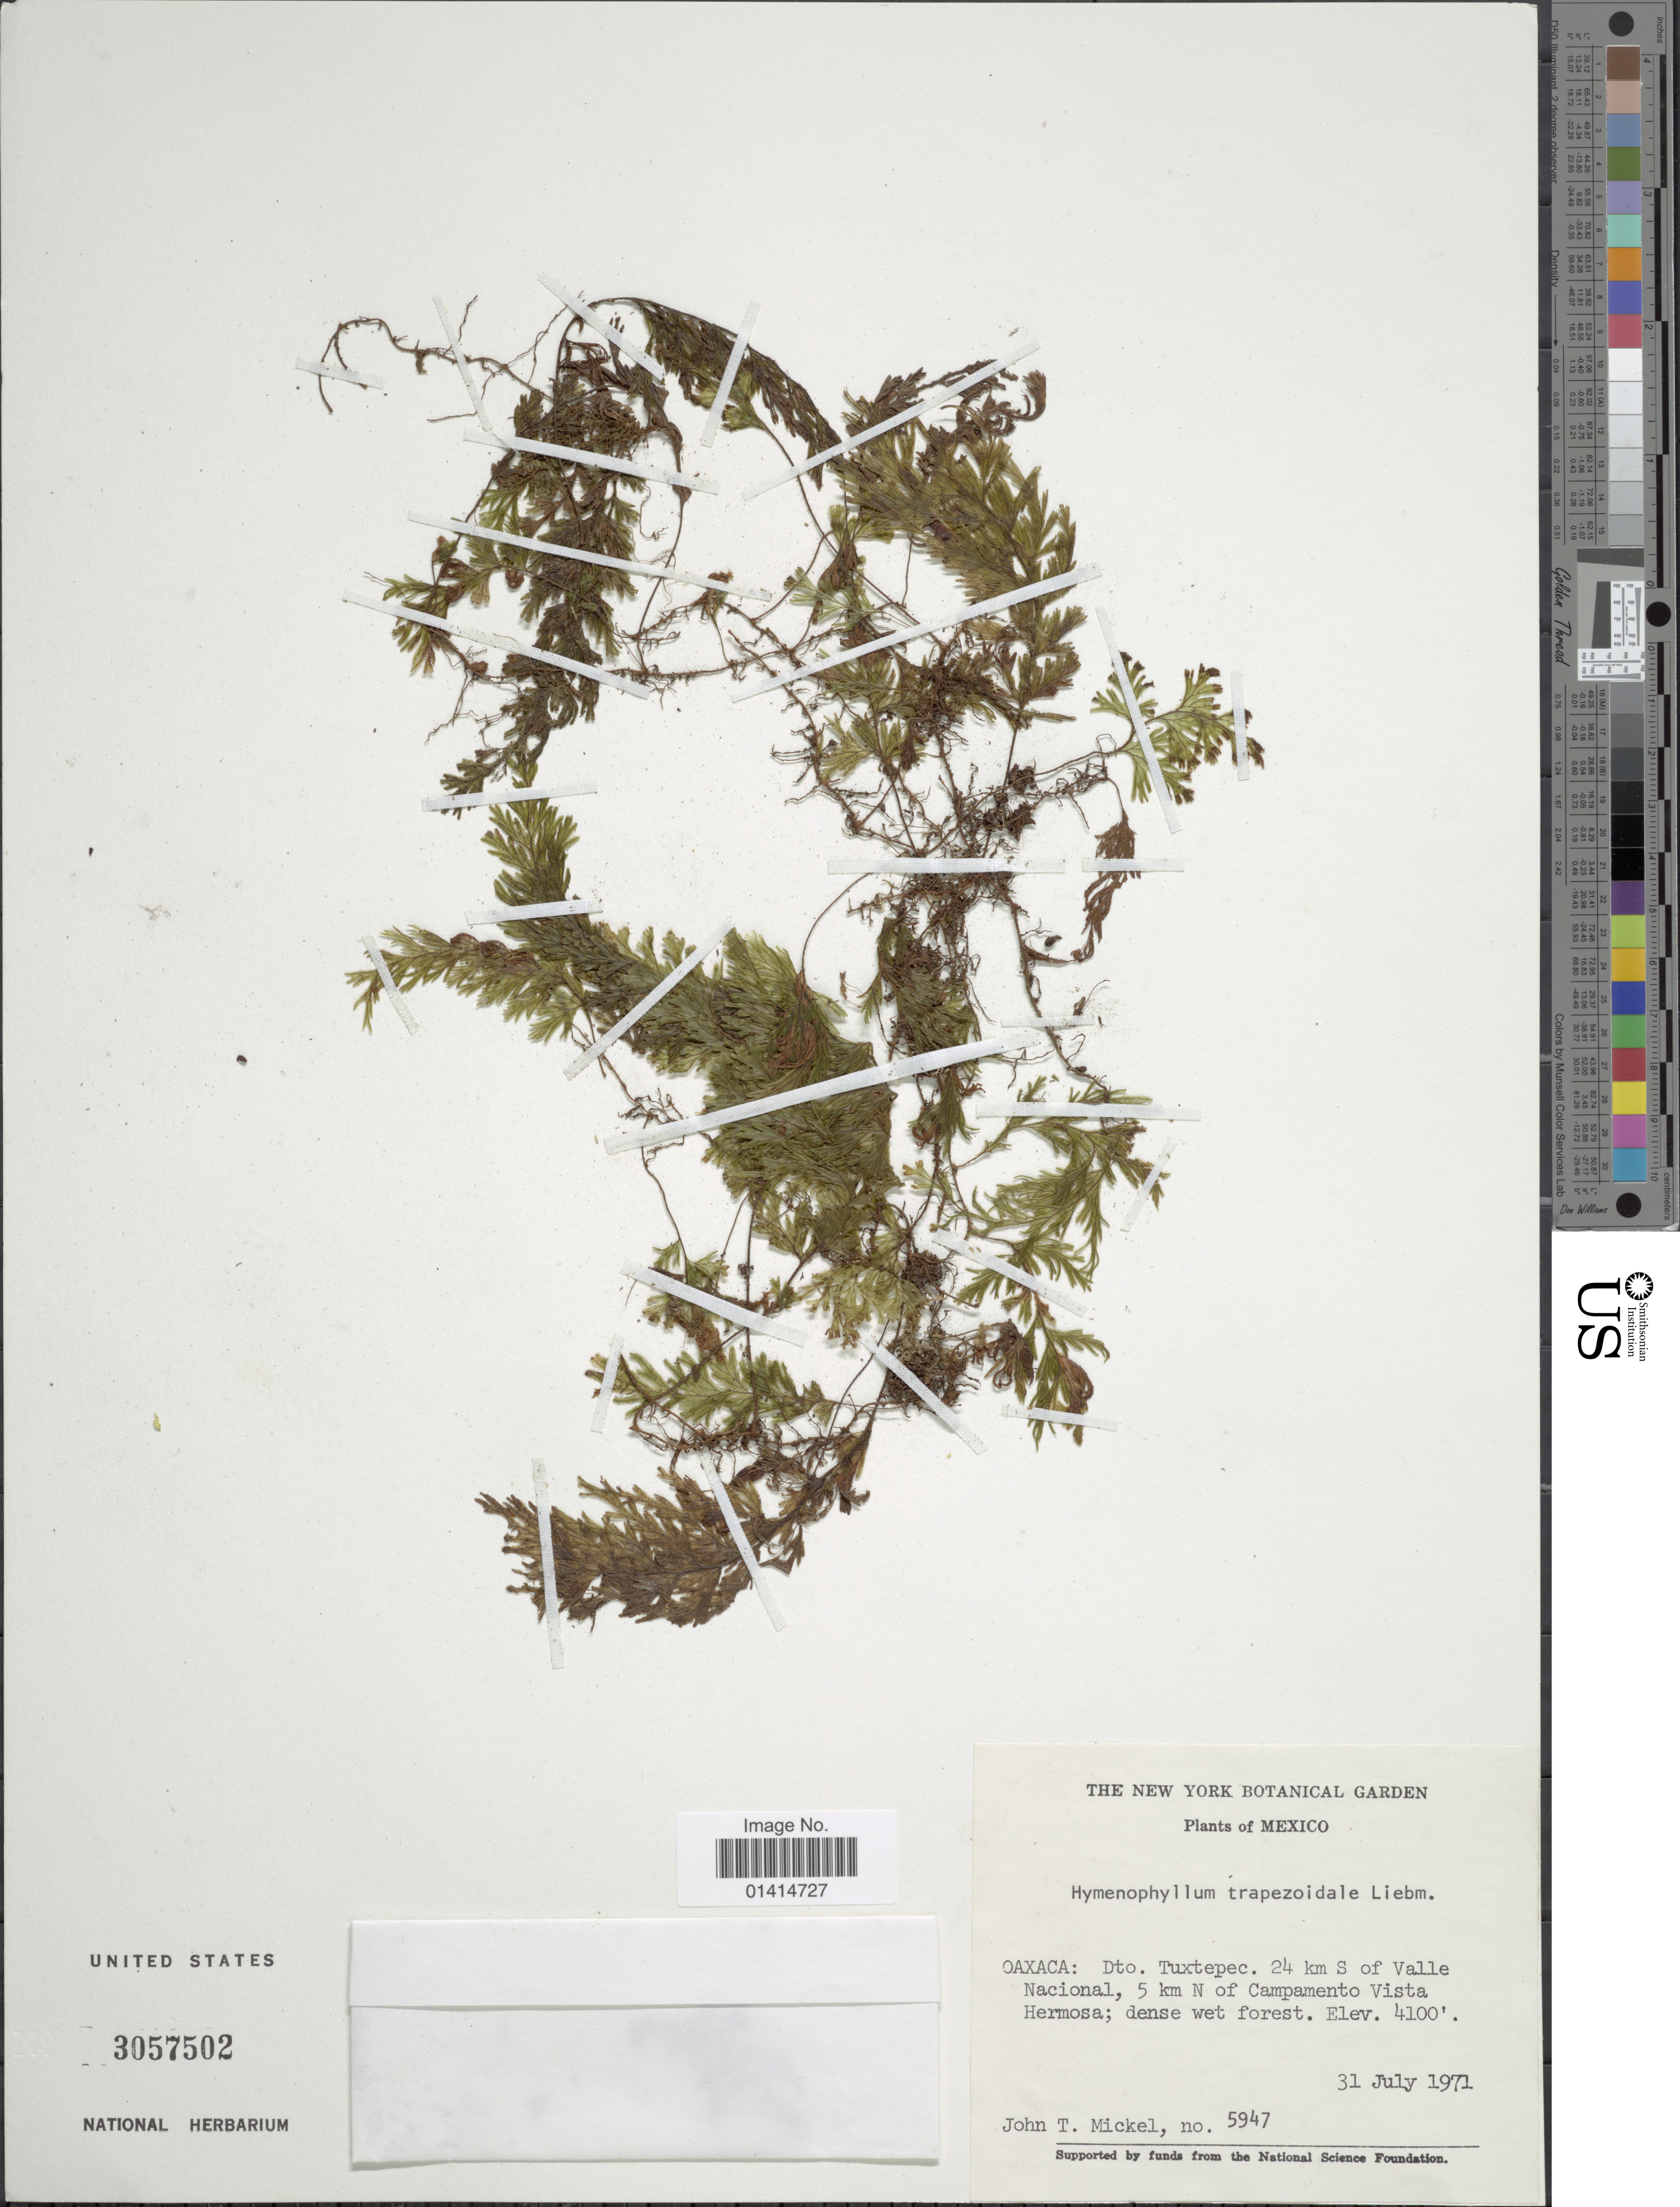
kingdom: Plantae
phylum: Tracheophyta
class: Polypodiopsida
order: Hymenophyllales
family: Hymenophyllaceae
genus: Hymenophyllum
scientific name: Hymenophyllum trapezoidale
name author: Liebm.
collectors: J. T. Mickel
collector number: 5947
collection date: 1971-07-31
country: Mexico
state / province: Oaxaca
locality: Dto Tuxtepec. 24 km S of Valle Nacional, 5 km N of Campamento Vista Hermosa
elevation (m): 1250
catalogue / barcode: US 3057502